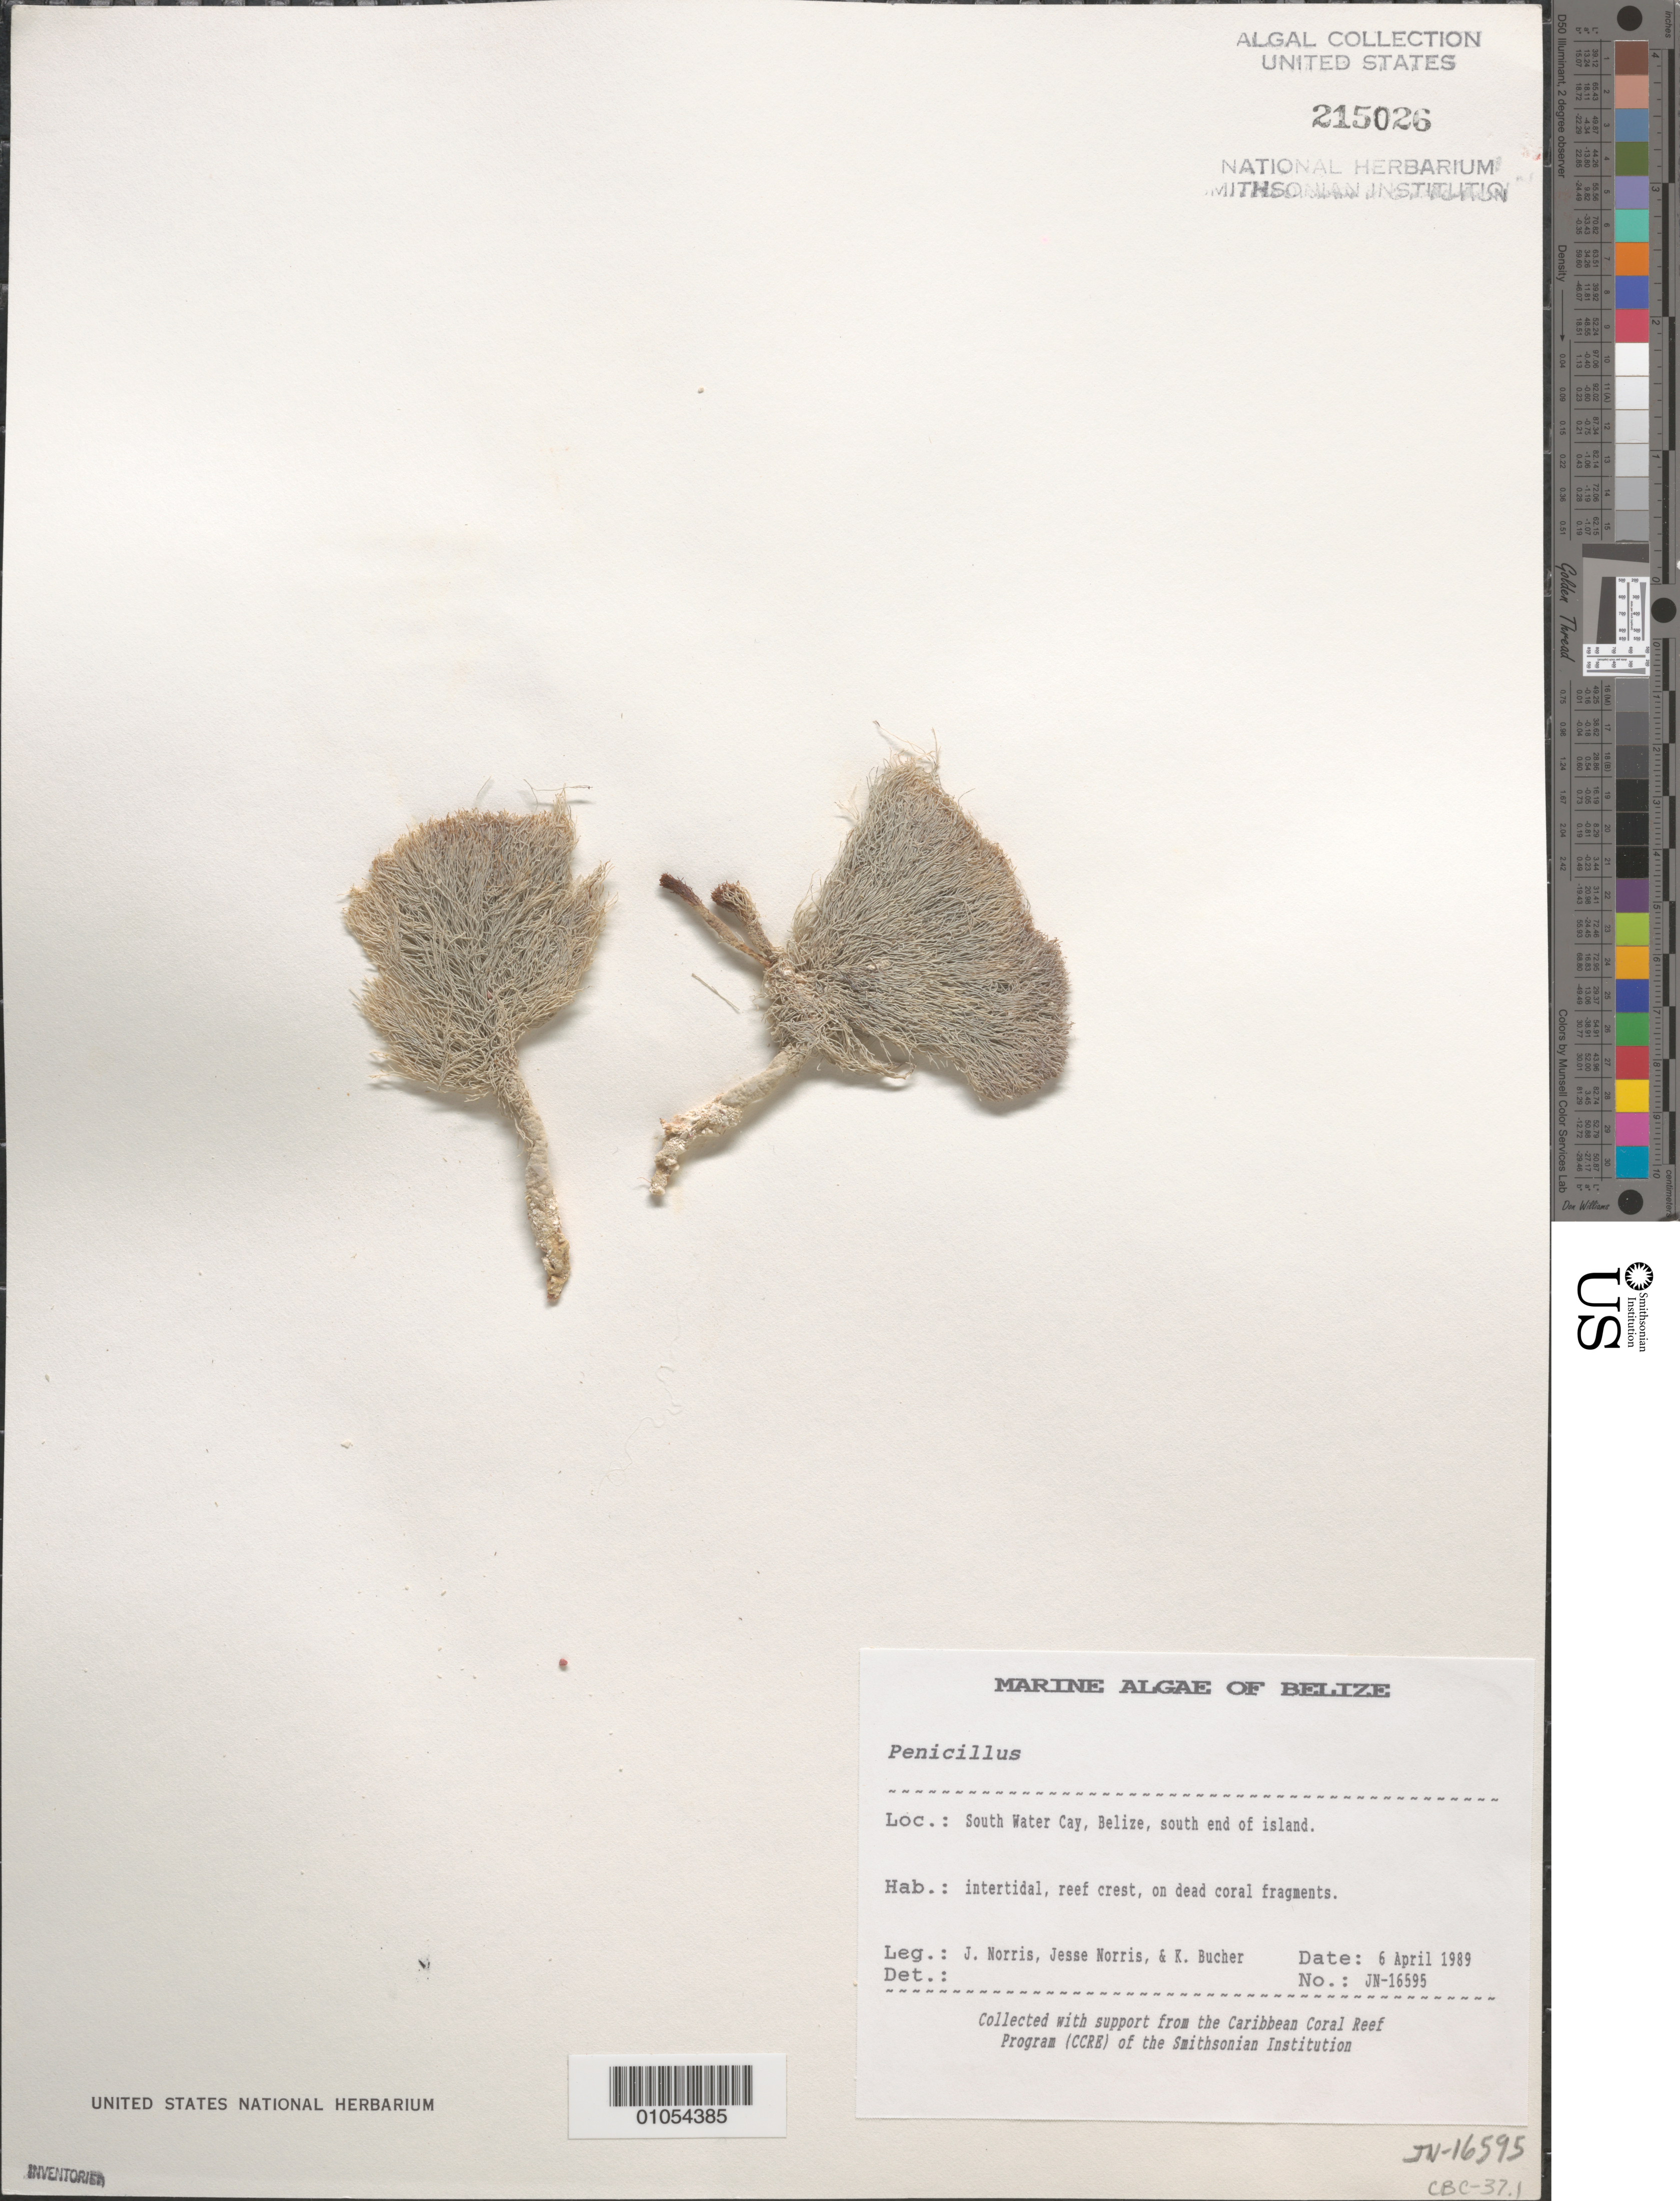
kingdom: Plantae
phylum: Chlorophyta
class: Ulvophyceae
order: Bryopsidales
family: Udoteaceae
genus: Penicillus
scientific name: Penicillus sp.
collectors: J. N. Norris, K. E. Bucher & J. A. Norris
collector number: JN-16595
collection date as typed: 06 Apr 1989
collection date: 1989-04-06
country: Belize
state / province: Stann Creek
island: South Water Cay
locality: South end of island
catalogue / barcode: US 215026